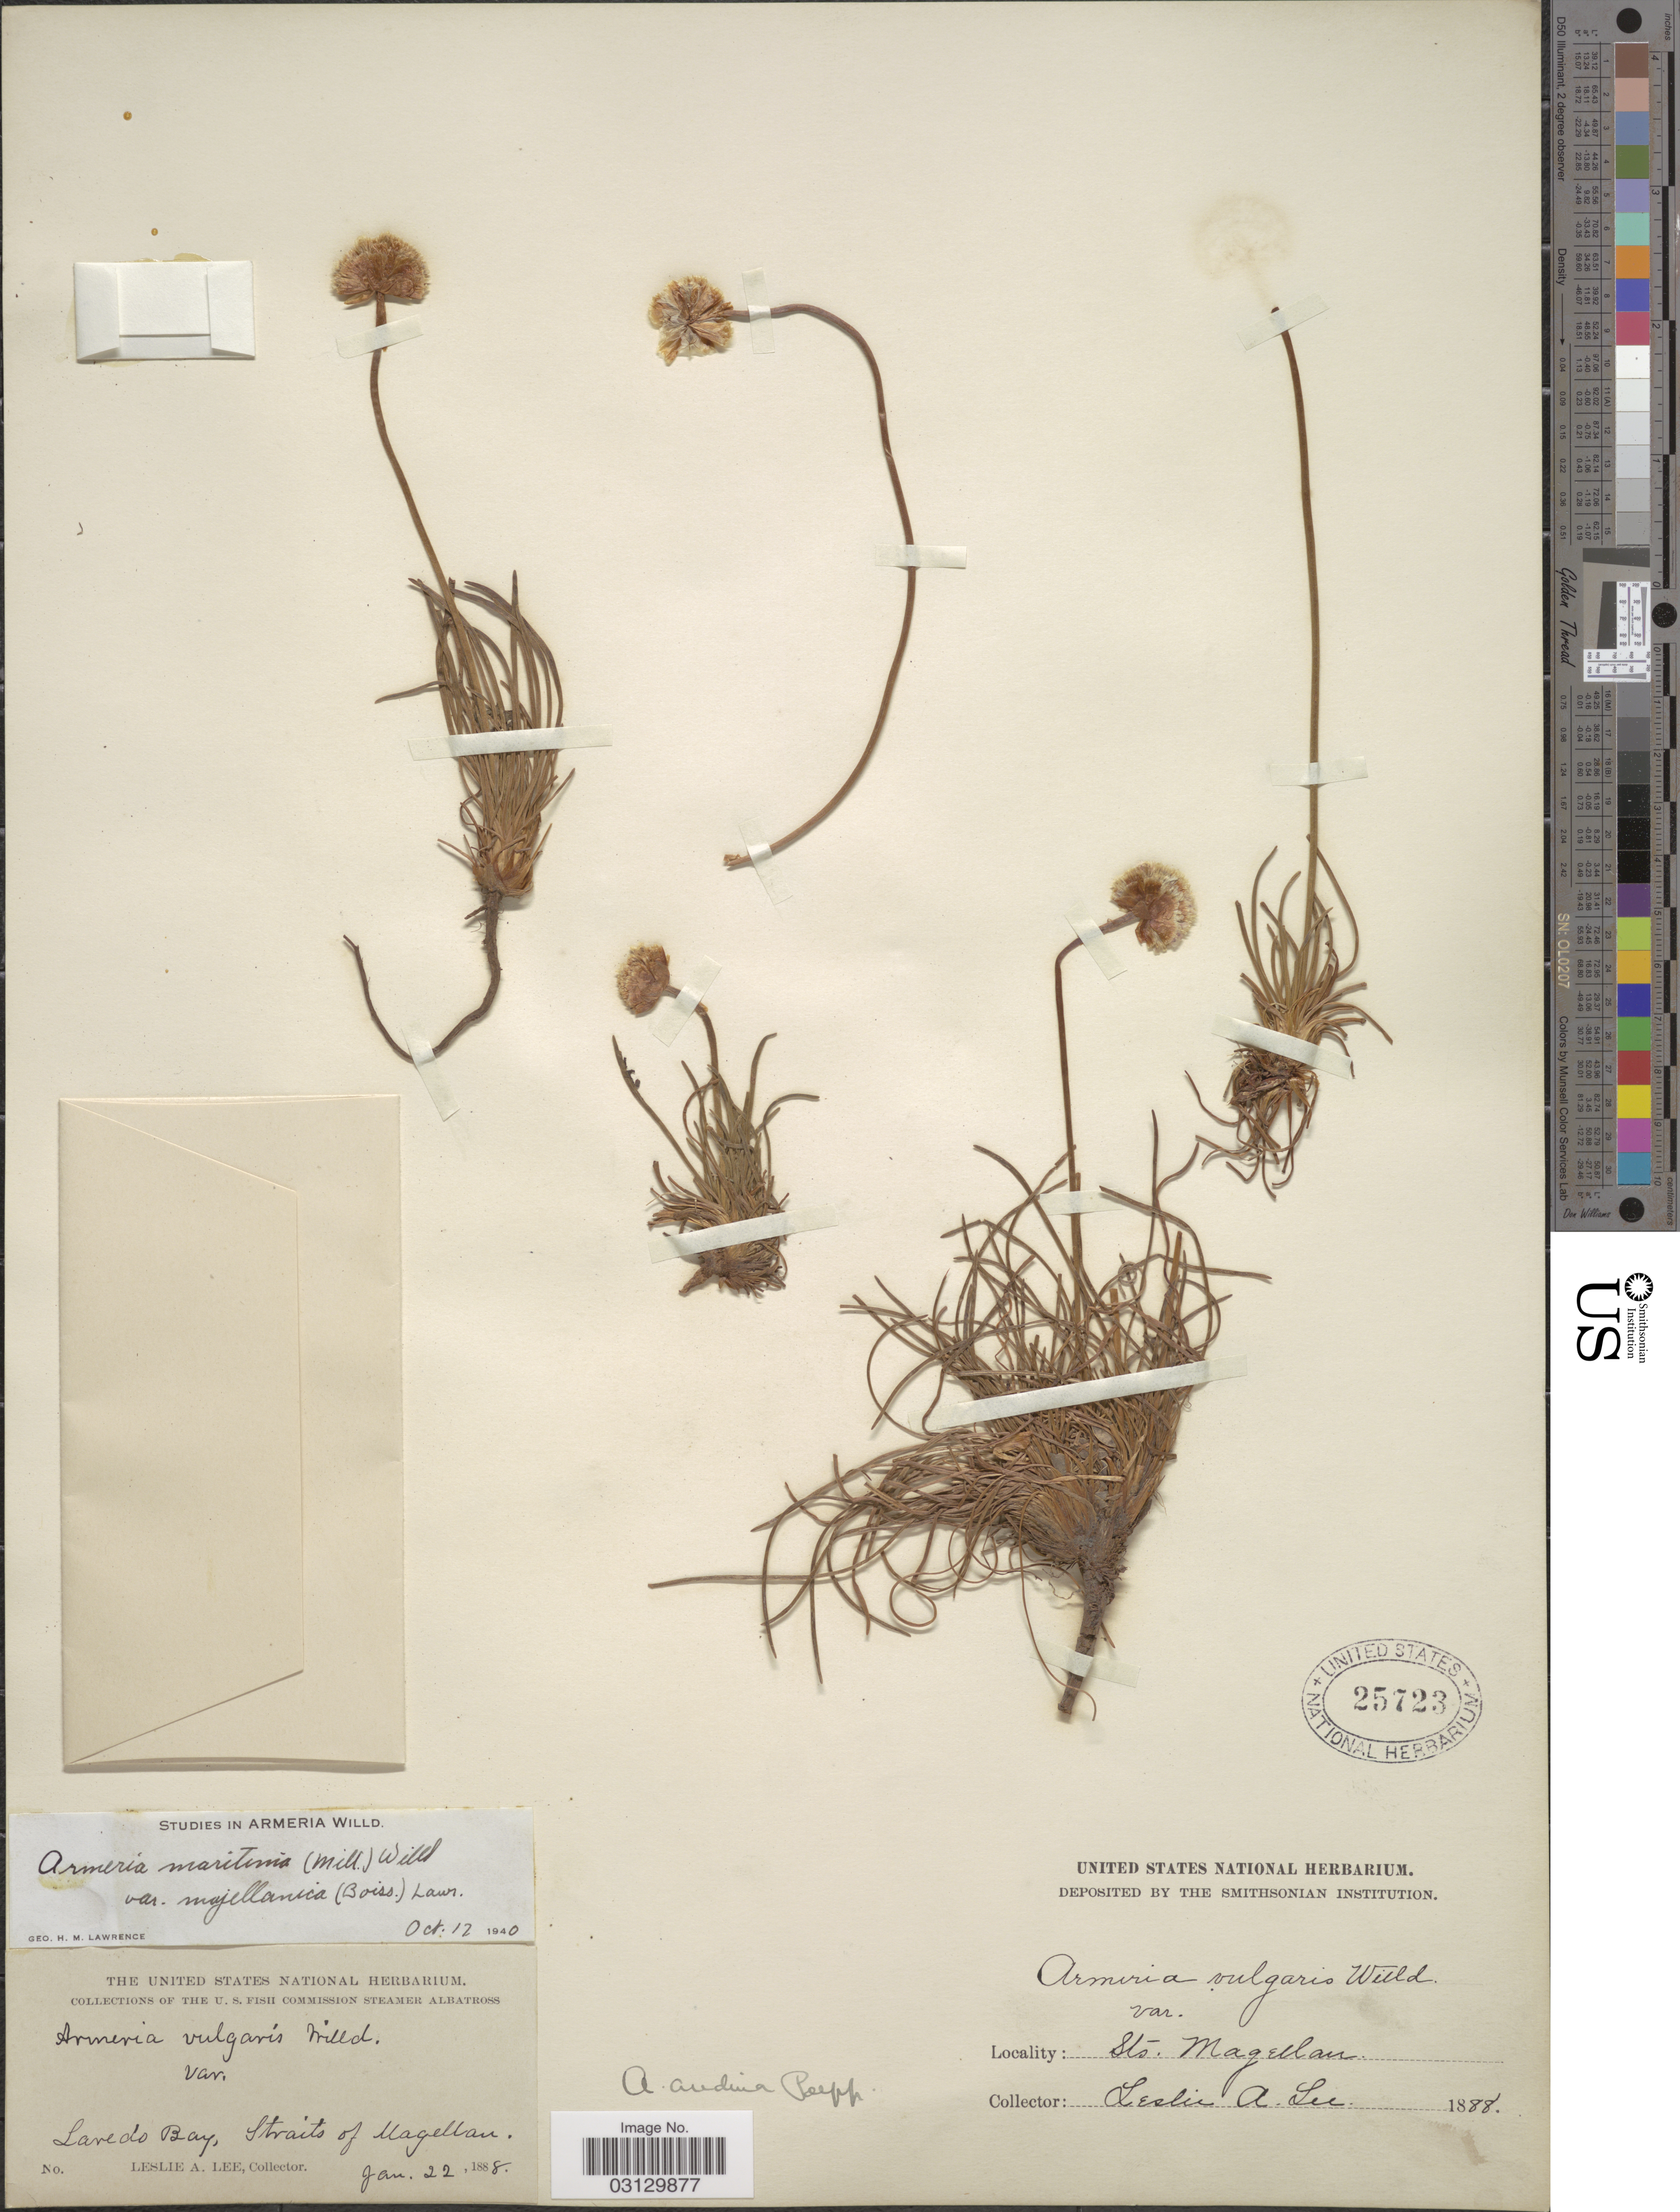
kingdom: Plantae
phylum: Tracheophyta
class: Magnoliopsida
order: Caryophyllales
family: Plumbaginaceae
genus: Armeria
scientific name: Armeria maritima subsp. andina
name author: (Poepp. ex Boiss.) D.M. Moore & H.O. Yates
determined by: Strong, M. T., (US), Smithsonian Institution - National Museum of Natural History (UNITED STATES)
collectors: L. Lee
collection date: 1888-01-22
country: Chile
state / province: Magallanes y de la Antártica Chilena (XII)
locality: Laredo Bay, Straits of Magellan.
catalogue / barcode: US 25723